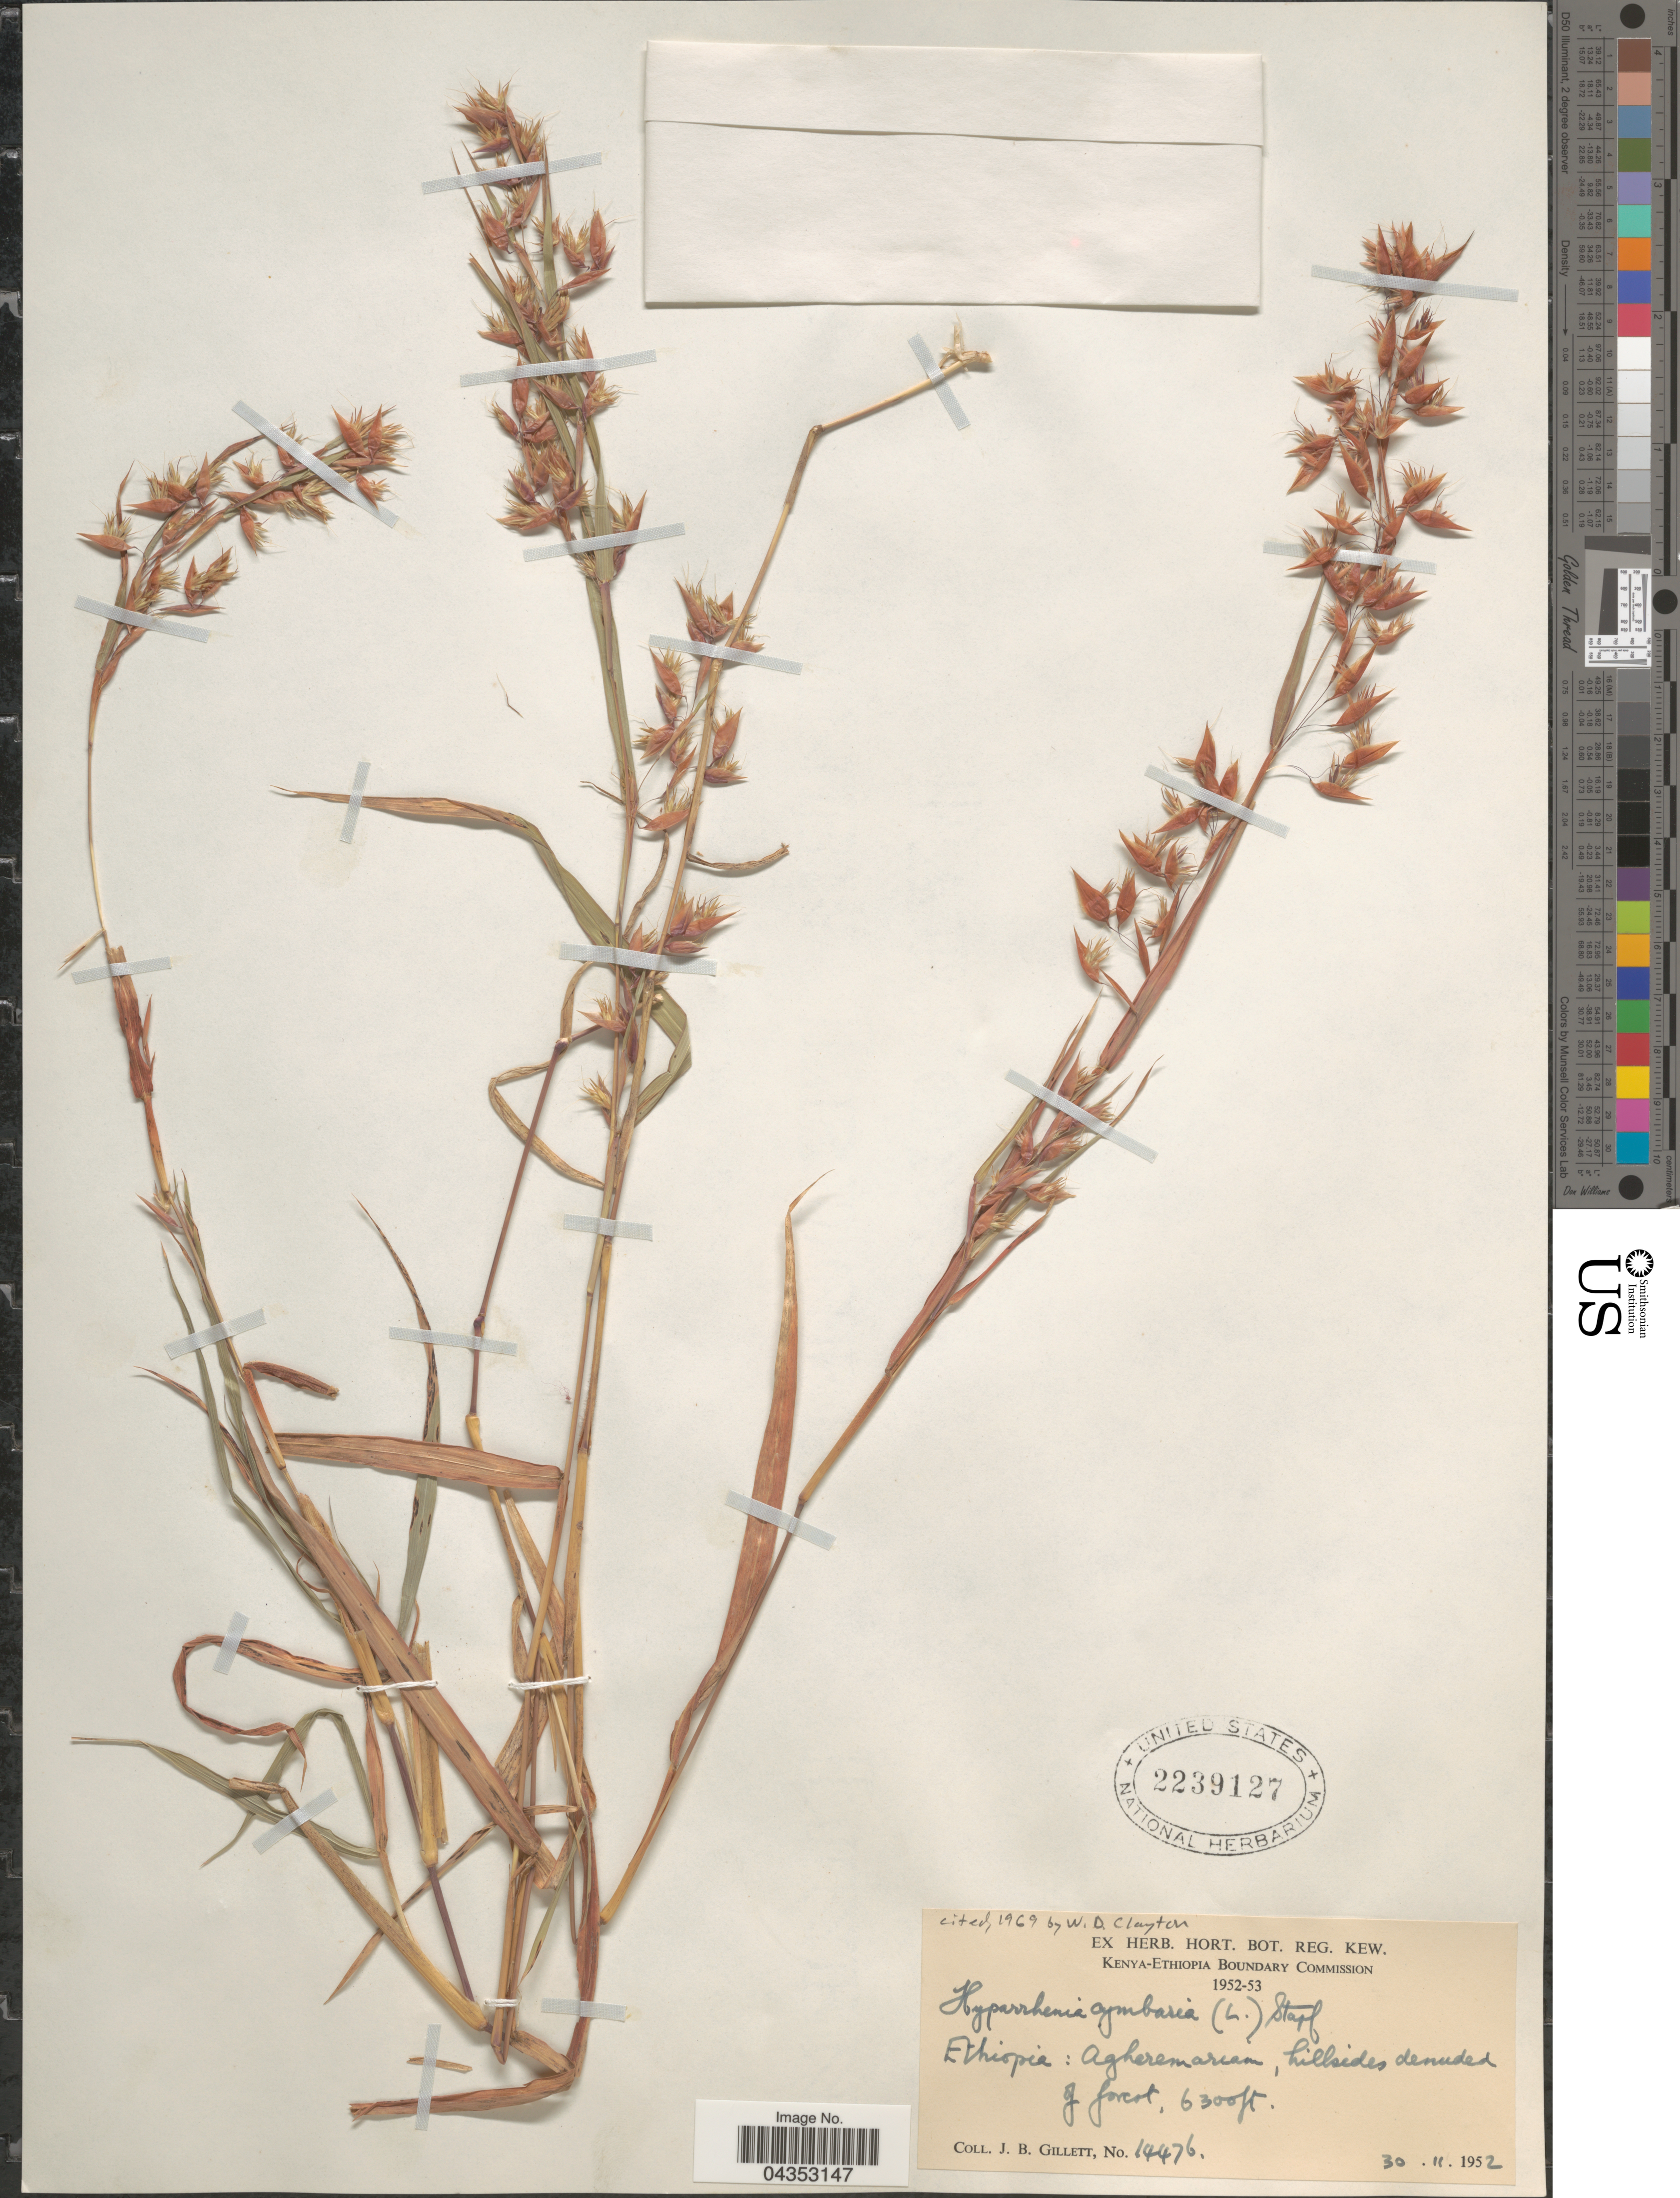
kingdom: Plantae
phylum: Tracheophyta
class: Liliopsida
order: Poales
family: Poaceae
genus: Hyparrhenia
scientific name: Hyparrhenia cymbaria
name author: (L.) Stapf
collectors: J. B. Gillett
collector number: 14476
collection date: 1952-11-30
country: Ethiopia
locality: Kenya-Ethiopia Boundary Commission 1952-53. Agheremariam, hillsides denuded of forest.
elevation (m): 1920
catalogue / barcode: US 2239127